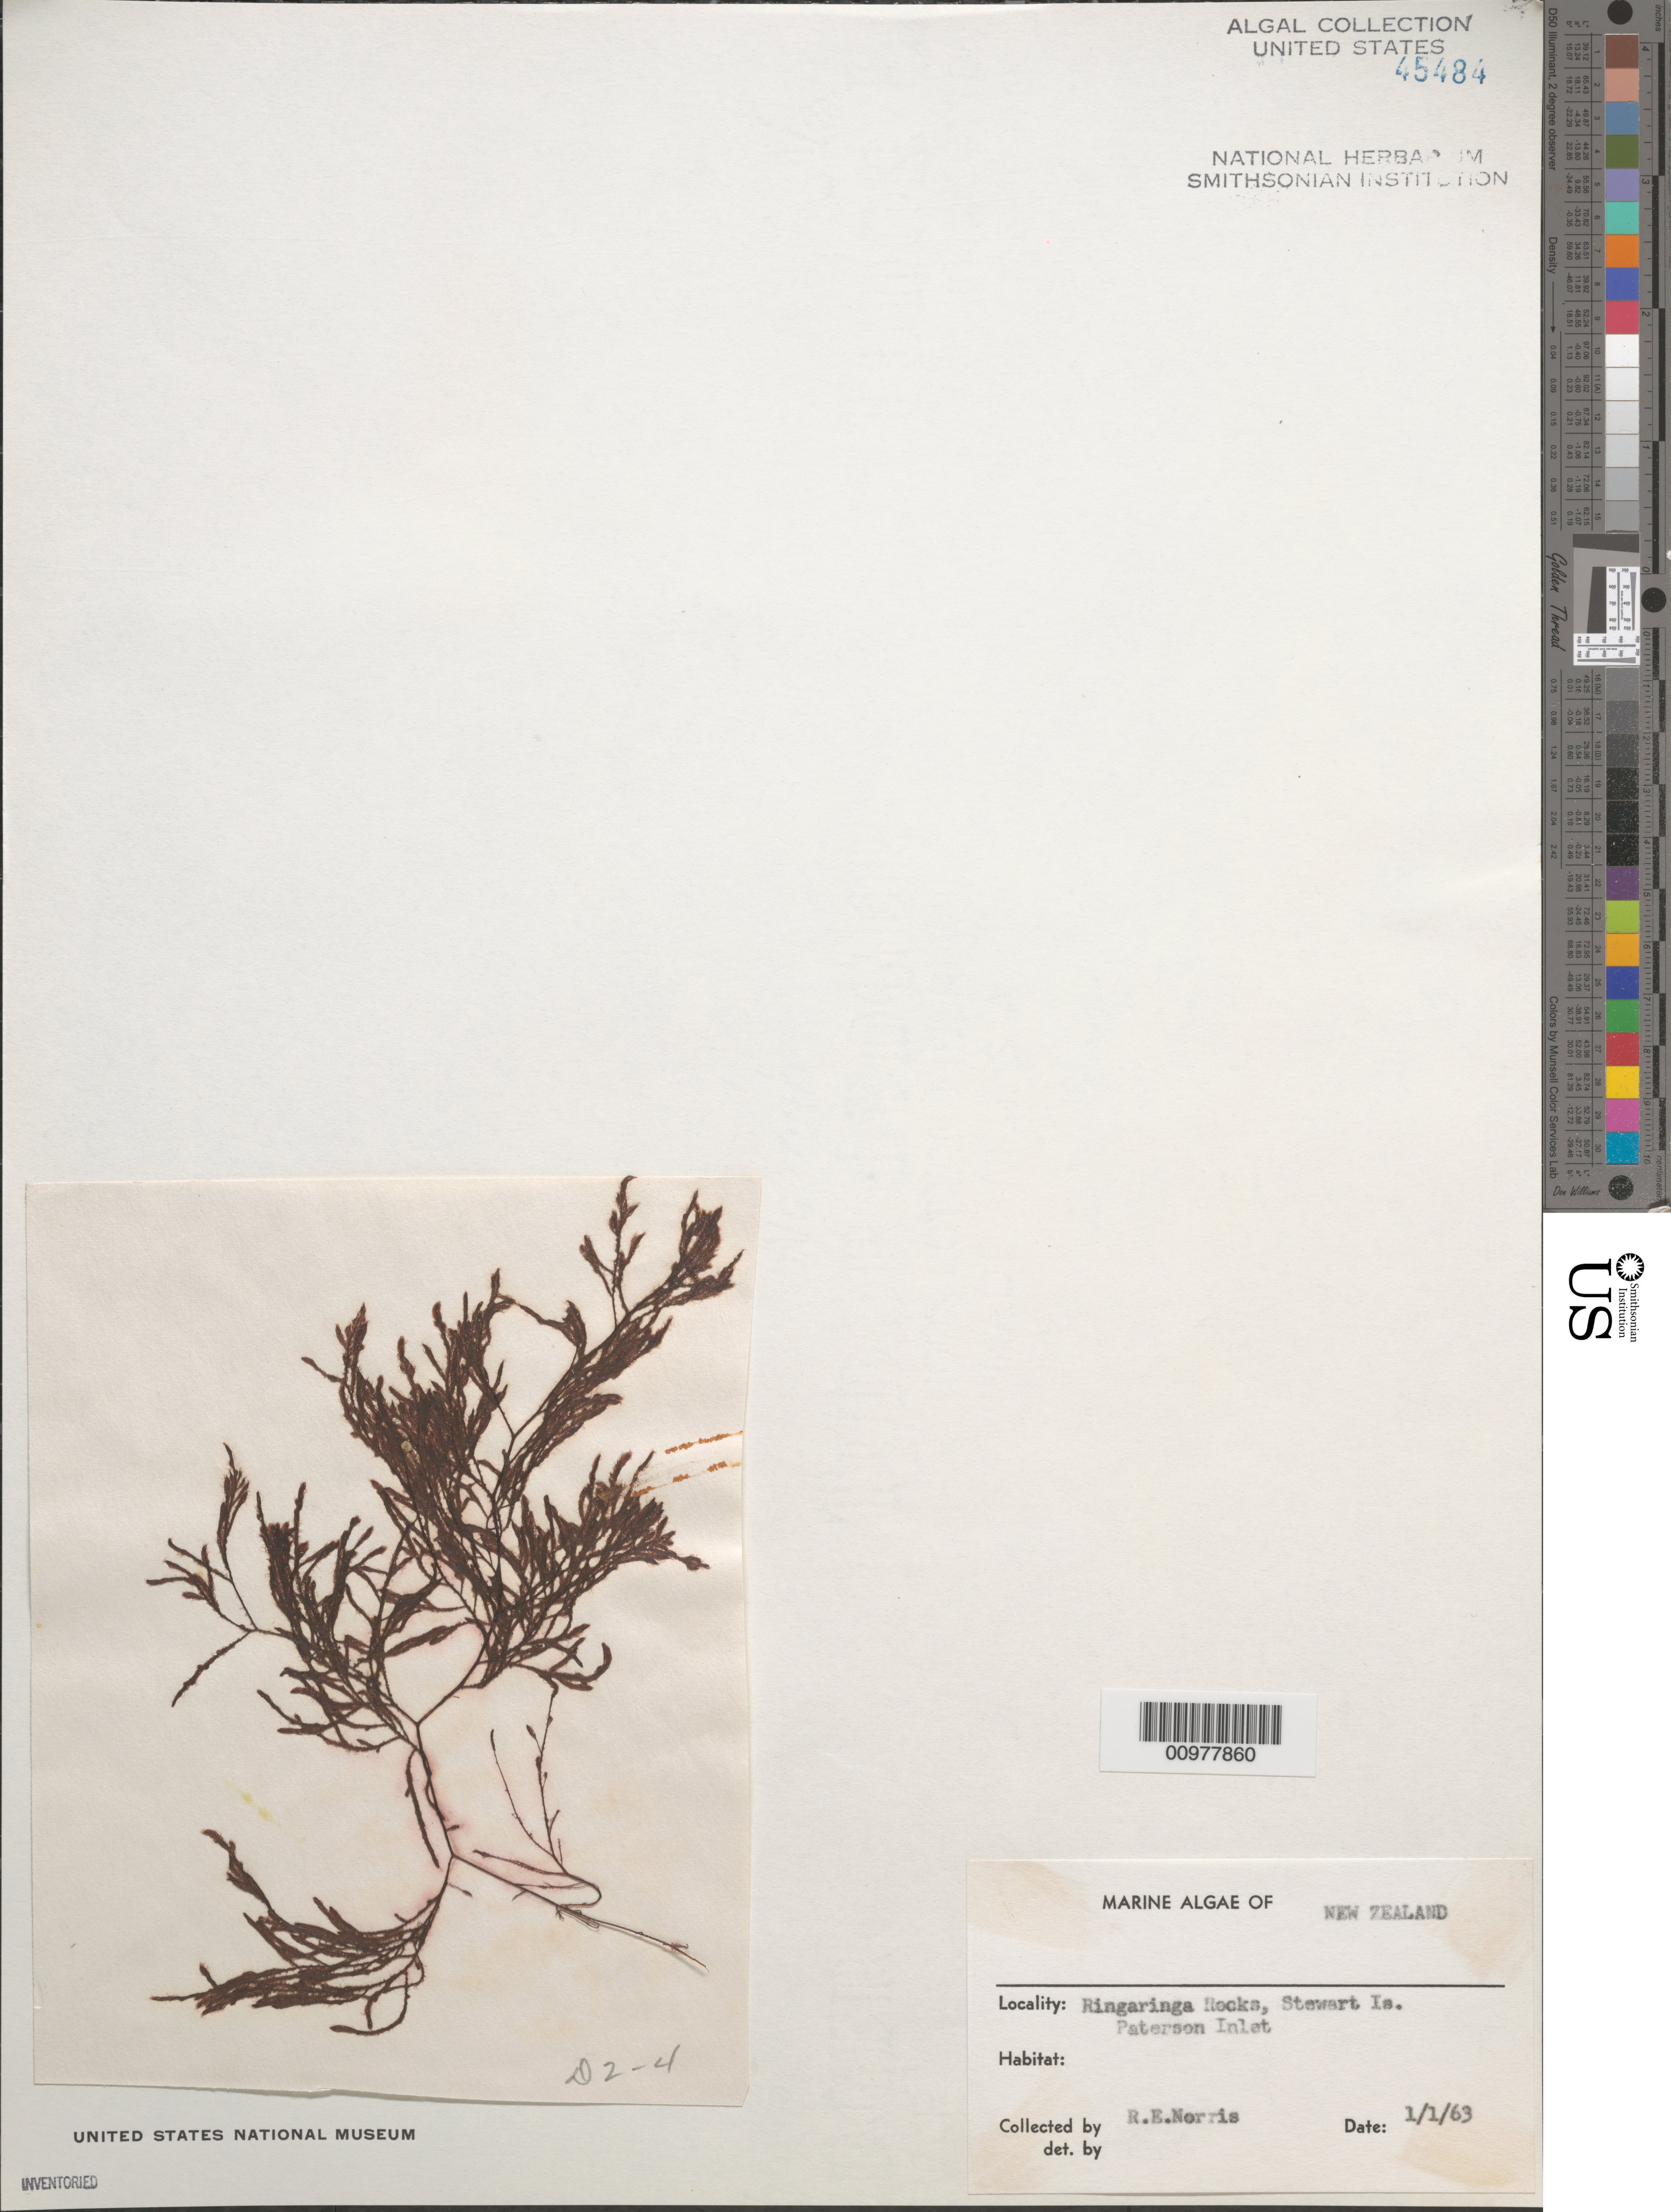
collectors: R. E. Norris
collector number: D2-4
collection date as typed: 01 Jan 1963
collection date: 1963-01-01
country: New Zealand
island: Stewart Island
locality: Ringaringa Rocks, Paterson Inlet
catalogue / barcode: US 45484